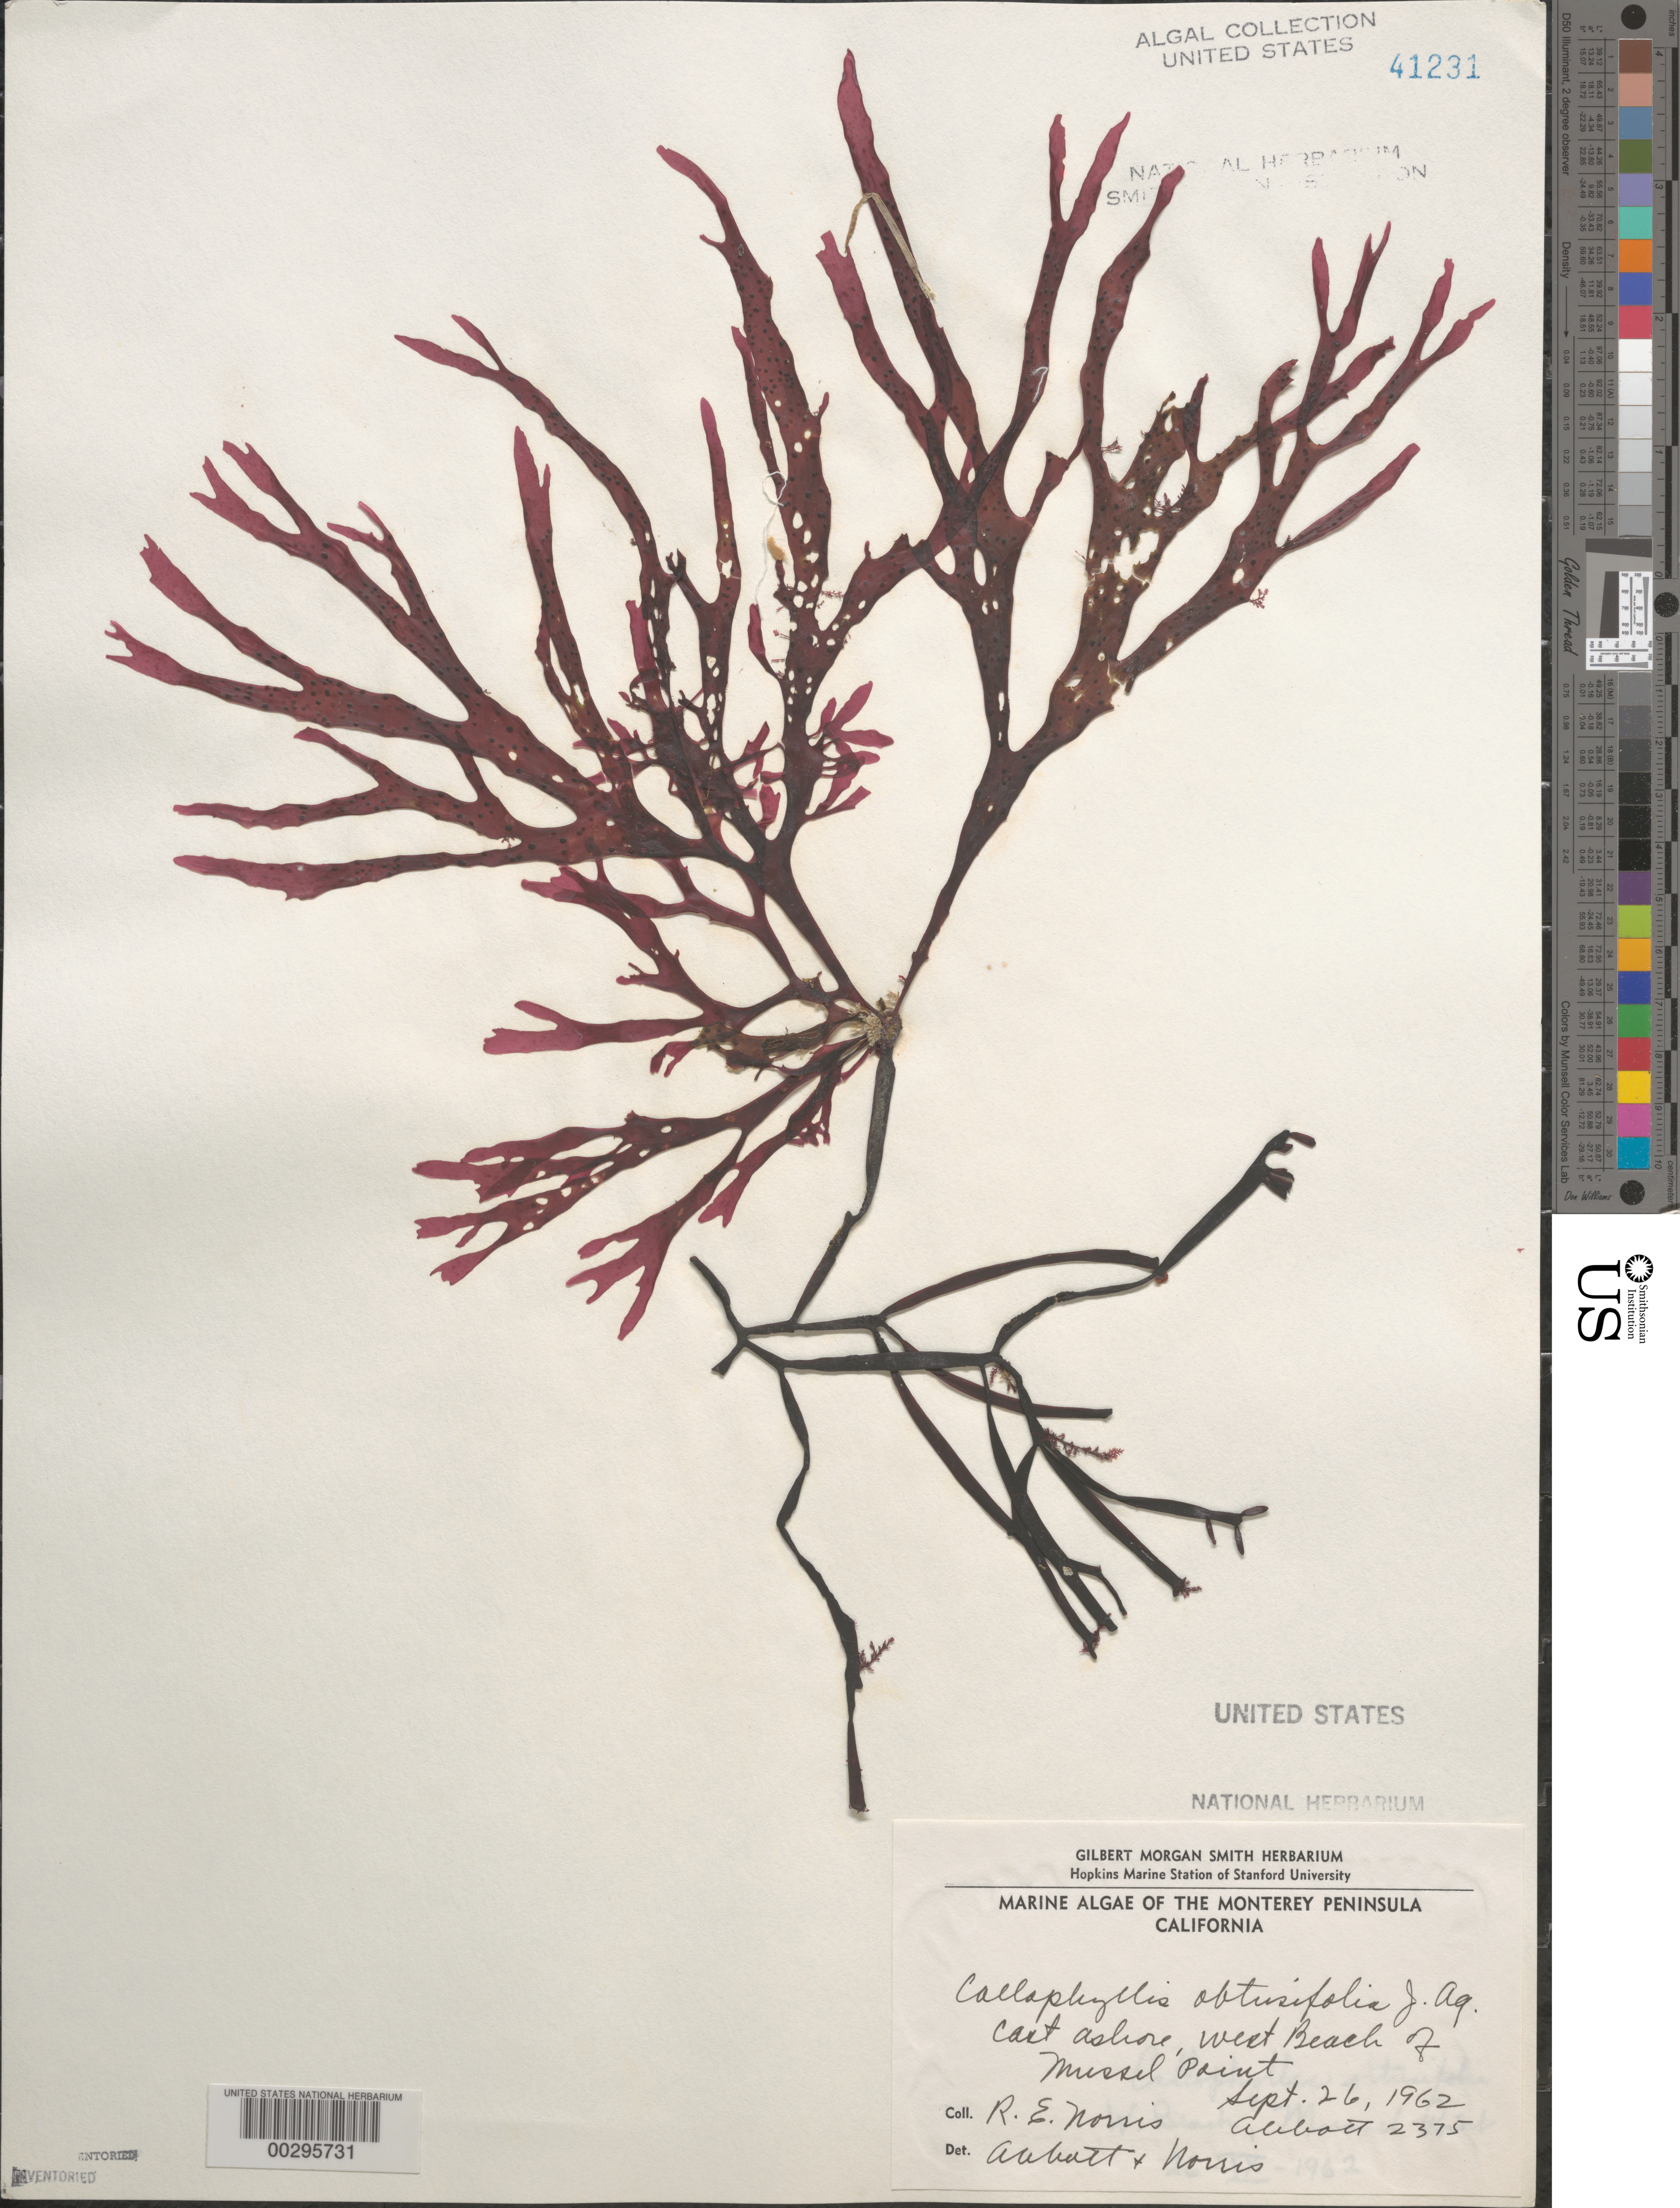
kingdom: Plantae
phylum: Rhodophyta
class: Florideophyceae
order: Gigartinales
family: Kallymeniaceae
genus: Callophyllis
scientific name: Callophyllis obtusifolia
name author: J. Agardh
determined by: Abbott, I. A.; Norris, R. E.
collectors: R. E. Norris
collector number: IAA 2375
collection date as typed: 26 Sep 1962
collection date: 1962-09-26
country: United States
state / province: California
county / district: Monterey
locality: West Beach of Mussel Point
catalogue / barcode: US 41231